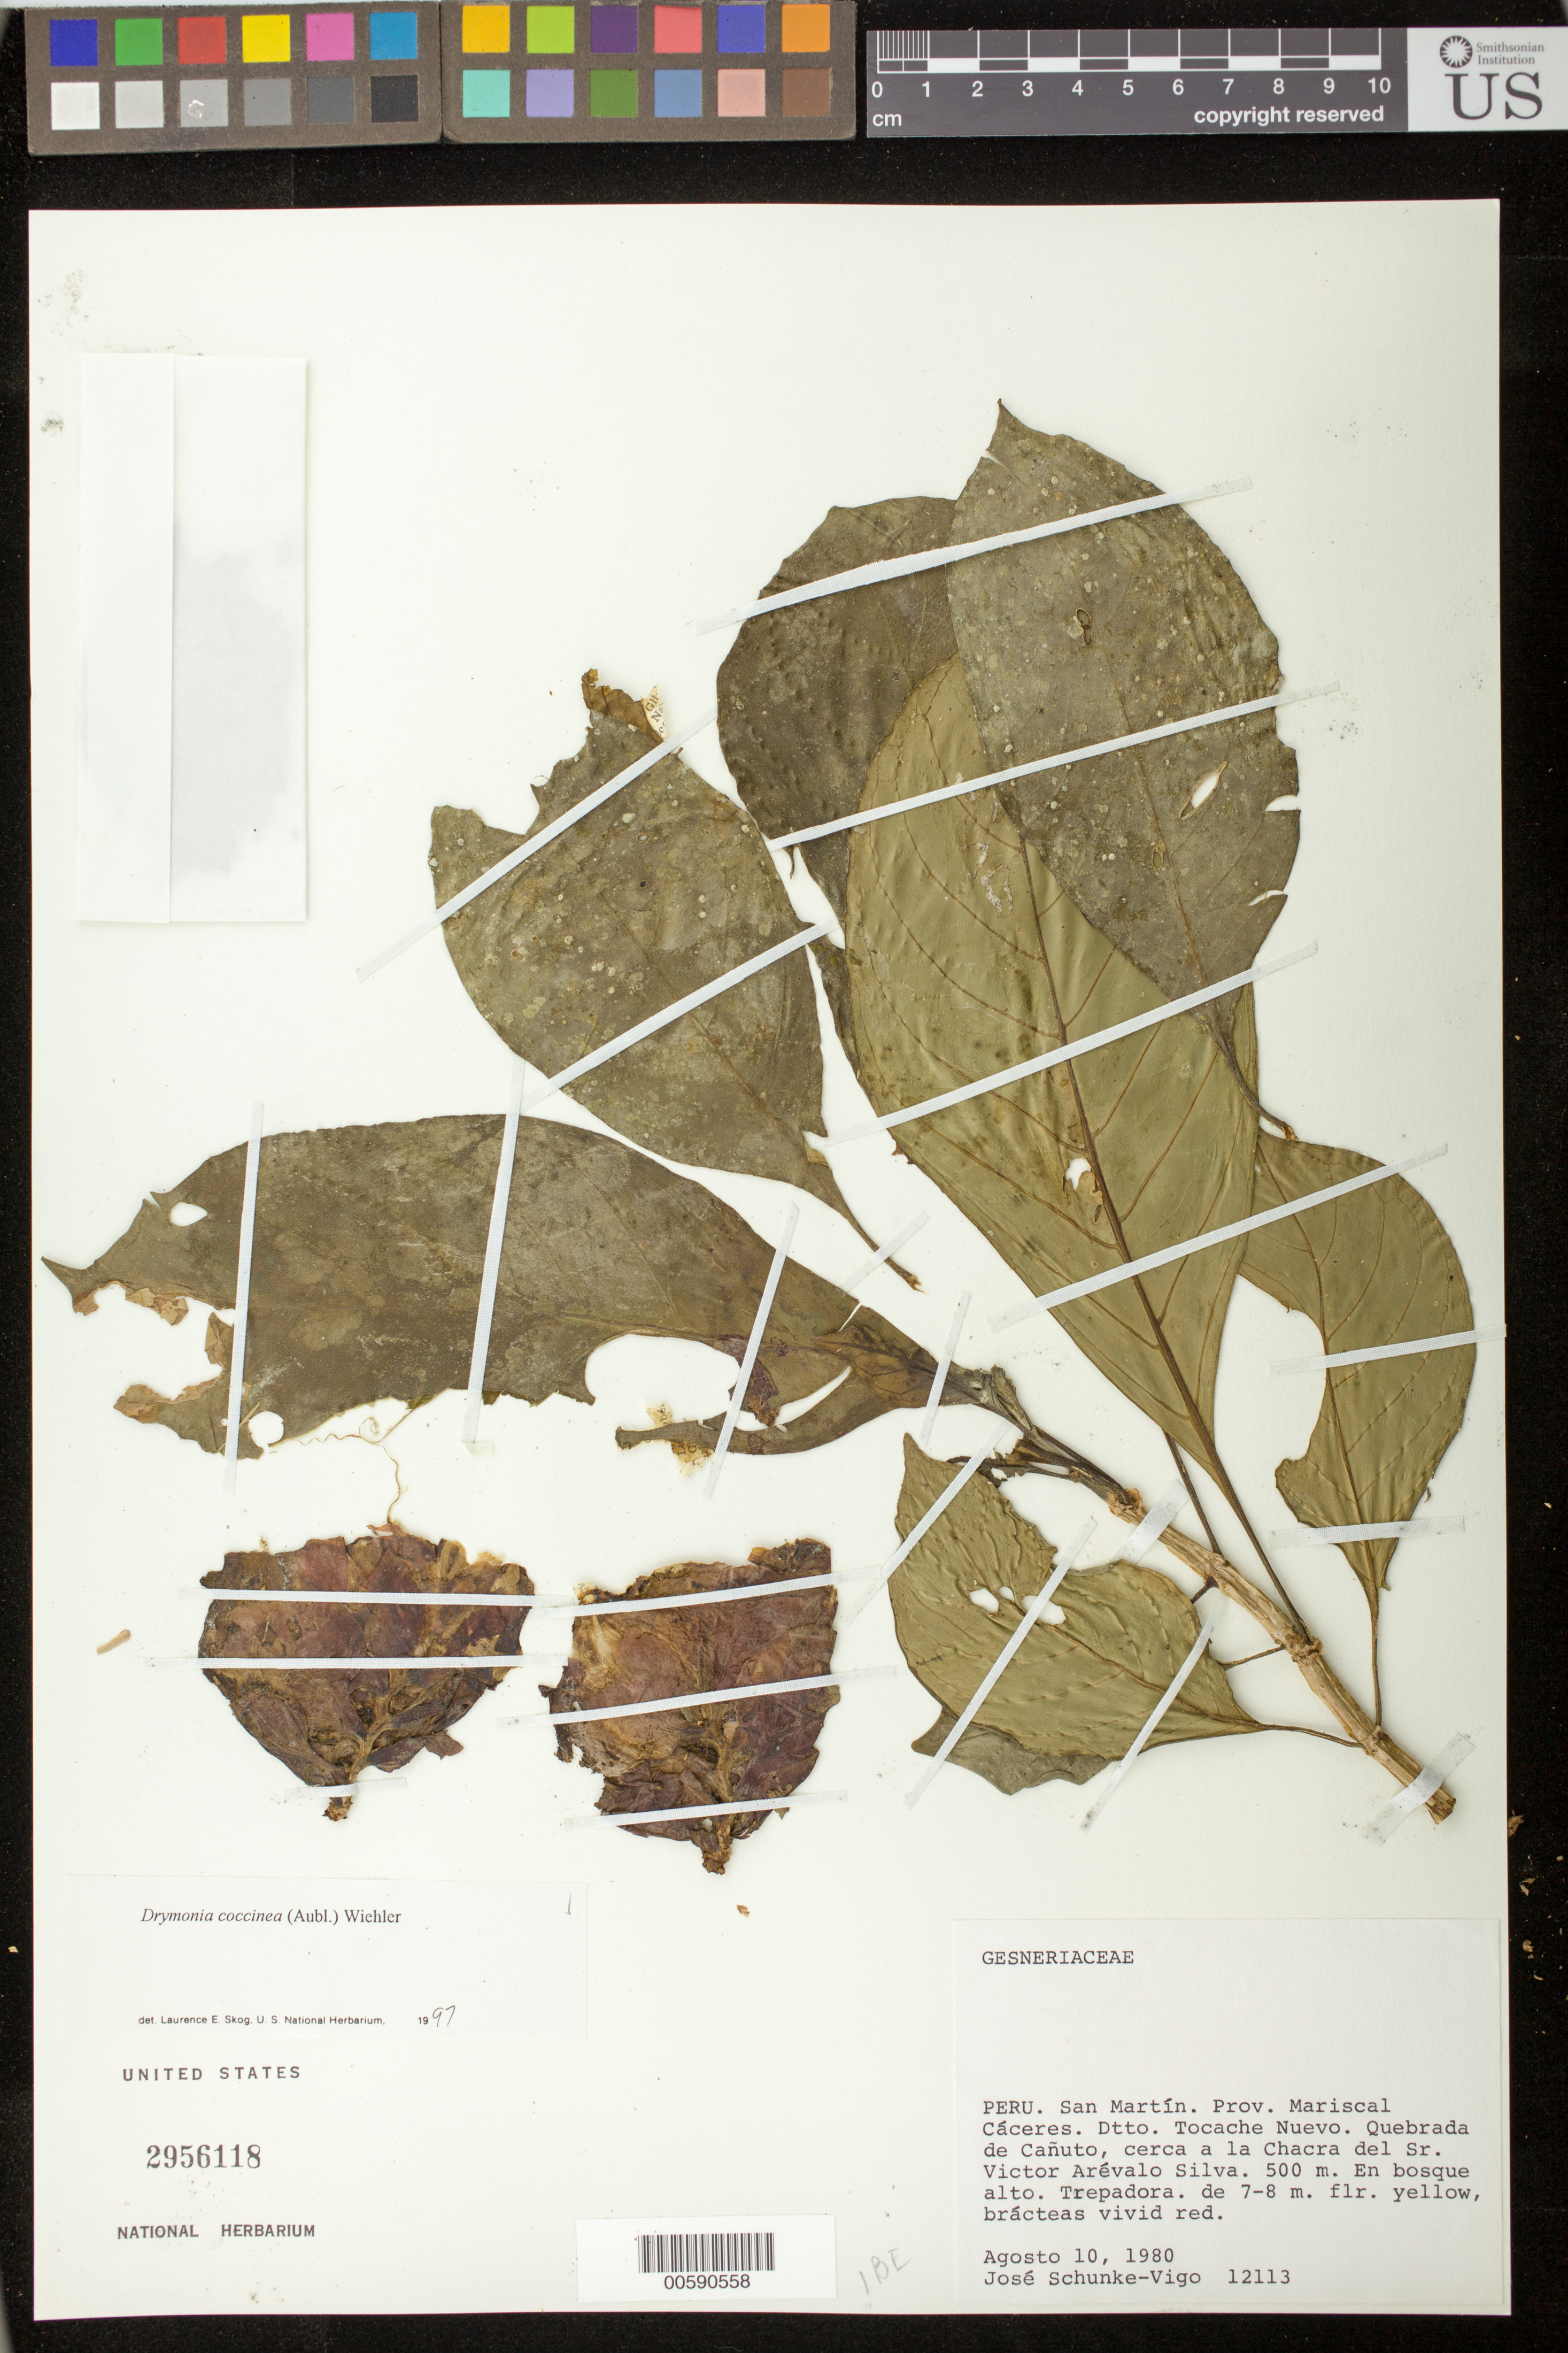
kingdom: Plantae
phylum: Tracheophyta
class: Magnoliopsida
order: Lamiales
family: Gesneriaceae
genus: Drymonia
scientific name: Drymonia coccinea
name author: (Aubl.) Wiehler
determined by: Skog, Laurence E.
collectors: J. Schunke Vigo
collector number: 12113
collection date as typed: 10 Aug 1980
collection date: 1980-08-10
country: Peru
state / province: San Martín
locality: Prov. Mariscal Cáceres, Dtto. Tocache Nuevo; Quebrada de Cañuto, cerca a l Chacra del Sr. Victor Arévalo Silva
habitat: En bosque alto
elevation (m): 500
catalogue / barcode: US 2956118